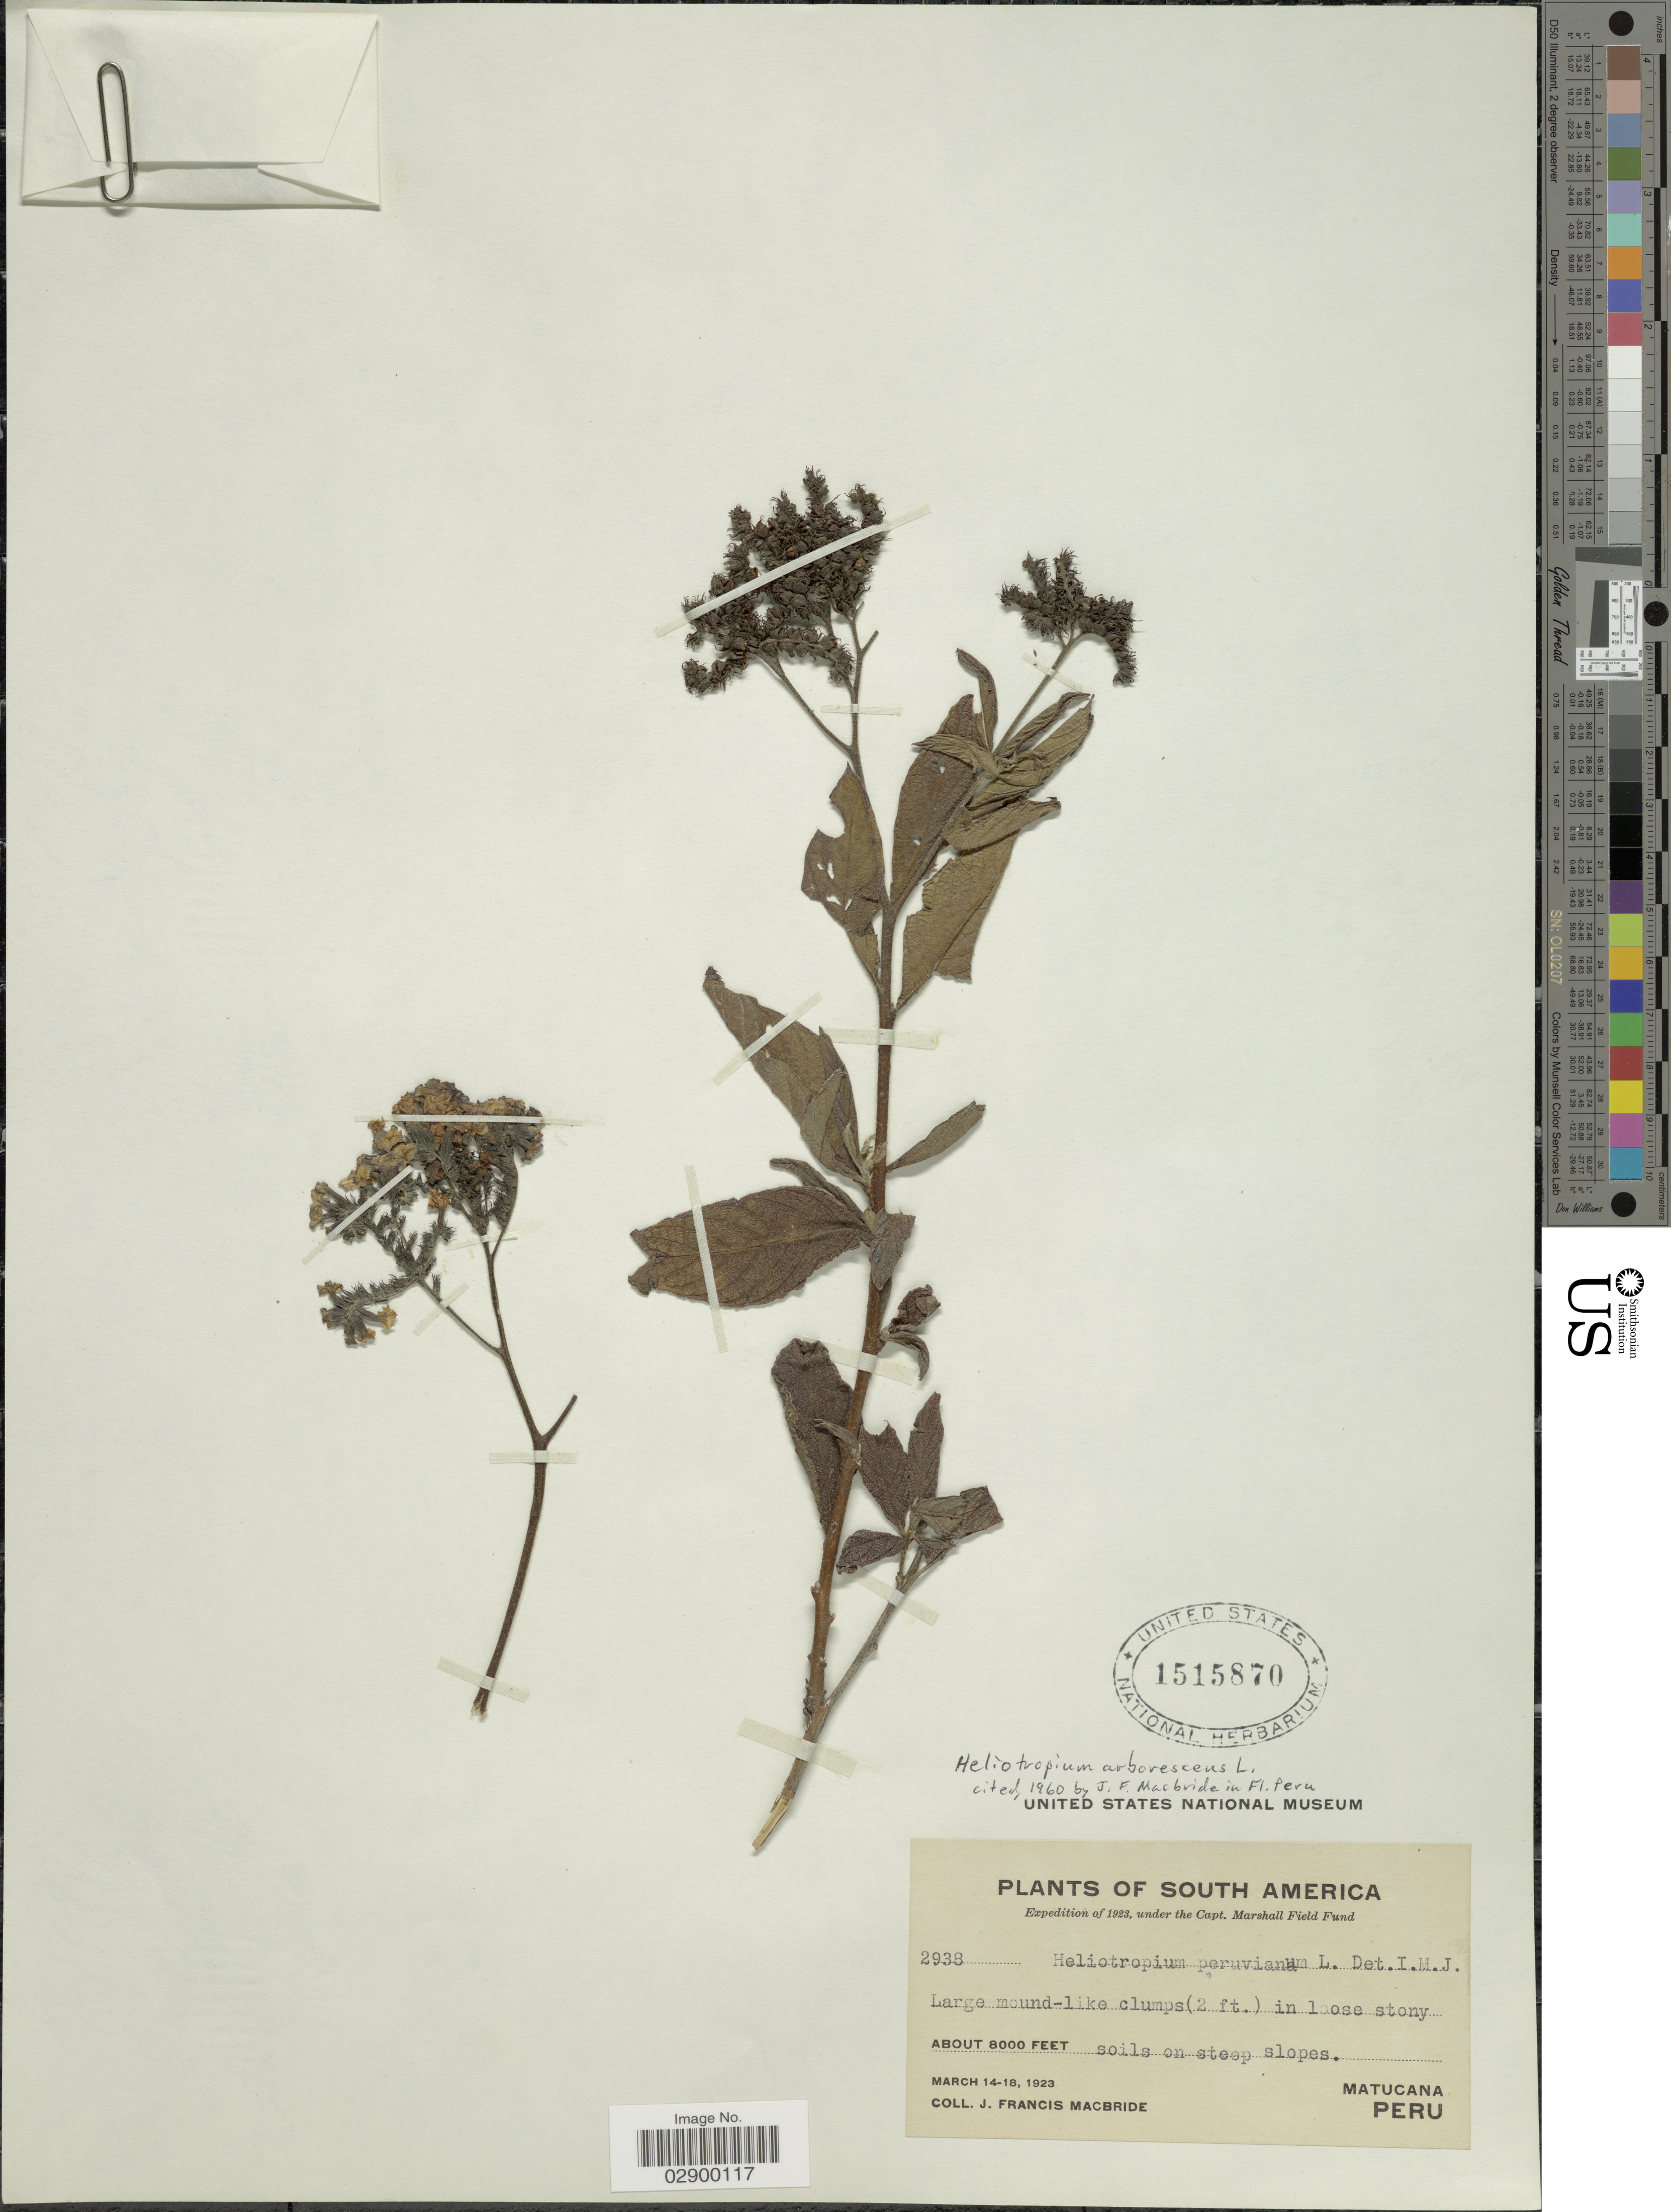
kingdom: Plantae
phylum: Tracheophyta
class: Magnoliopsida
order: Boraginales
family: Heliotropiaceae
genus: Heliotropium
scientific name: Heliotropium arborescens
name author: L.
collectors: J. F. Macbride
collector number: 2938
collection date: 1923-03-14/1923-03-18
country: Peru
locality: Matucana.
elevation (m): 2438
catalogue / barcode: US 1515870